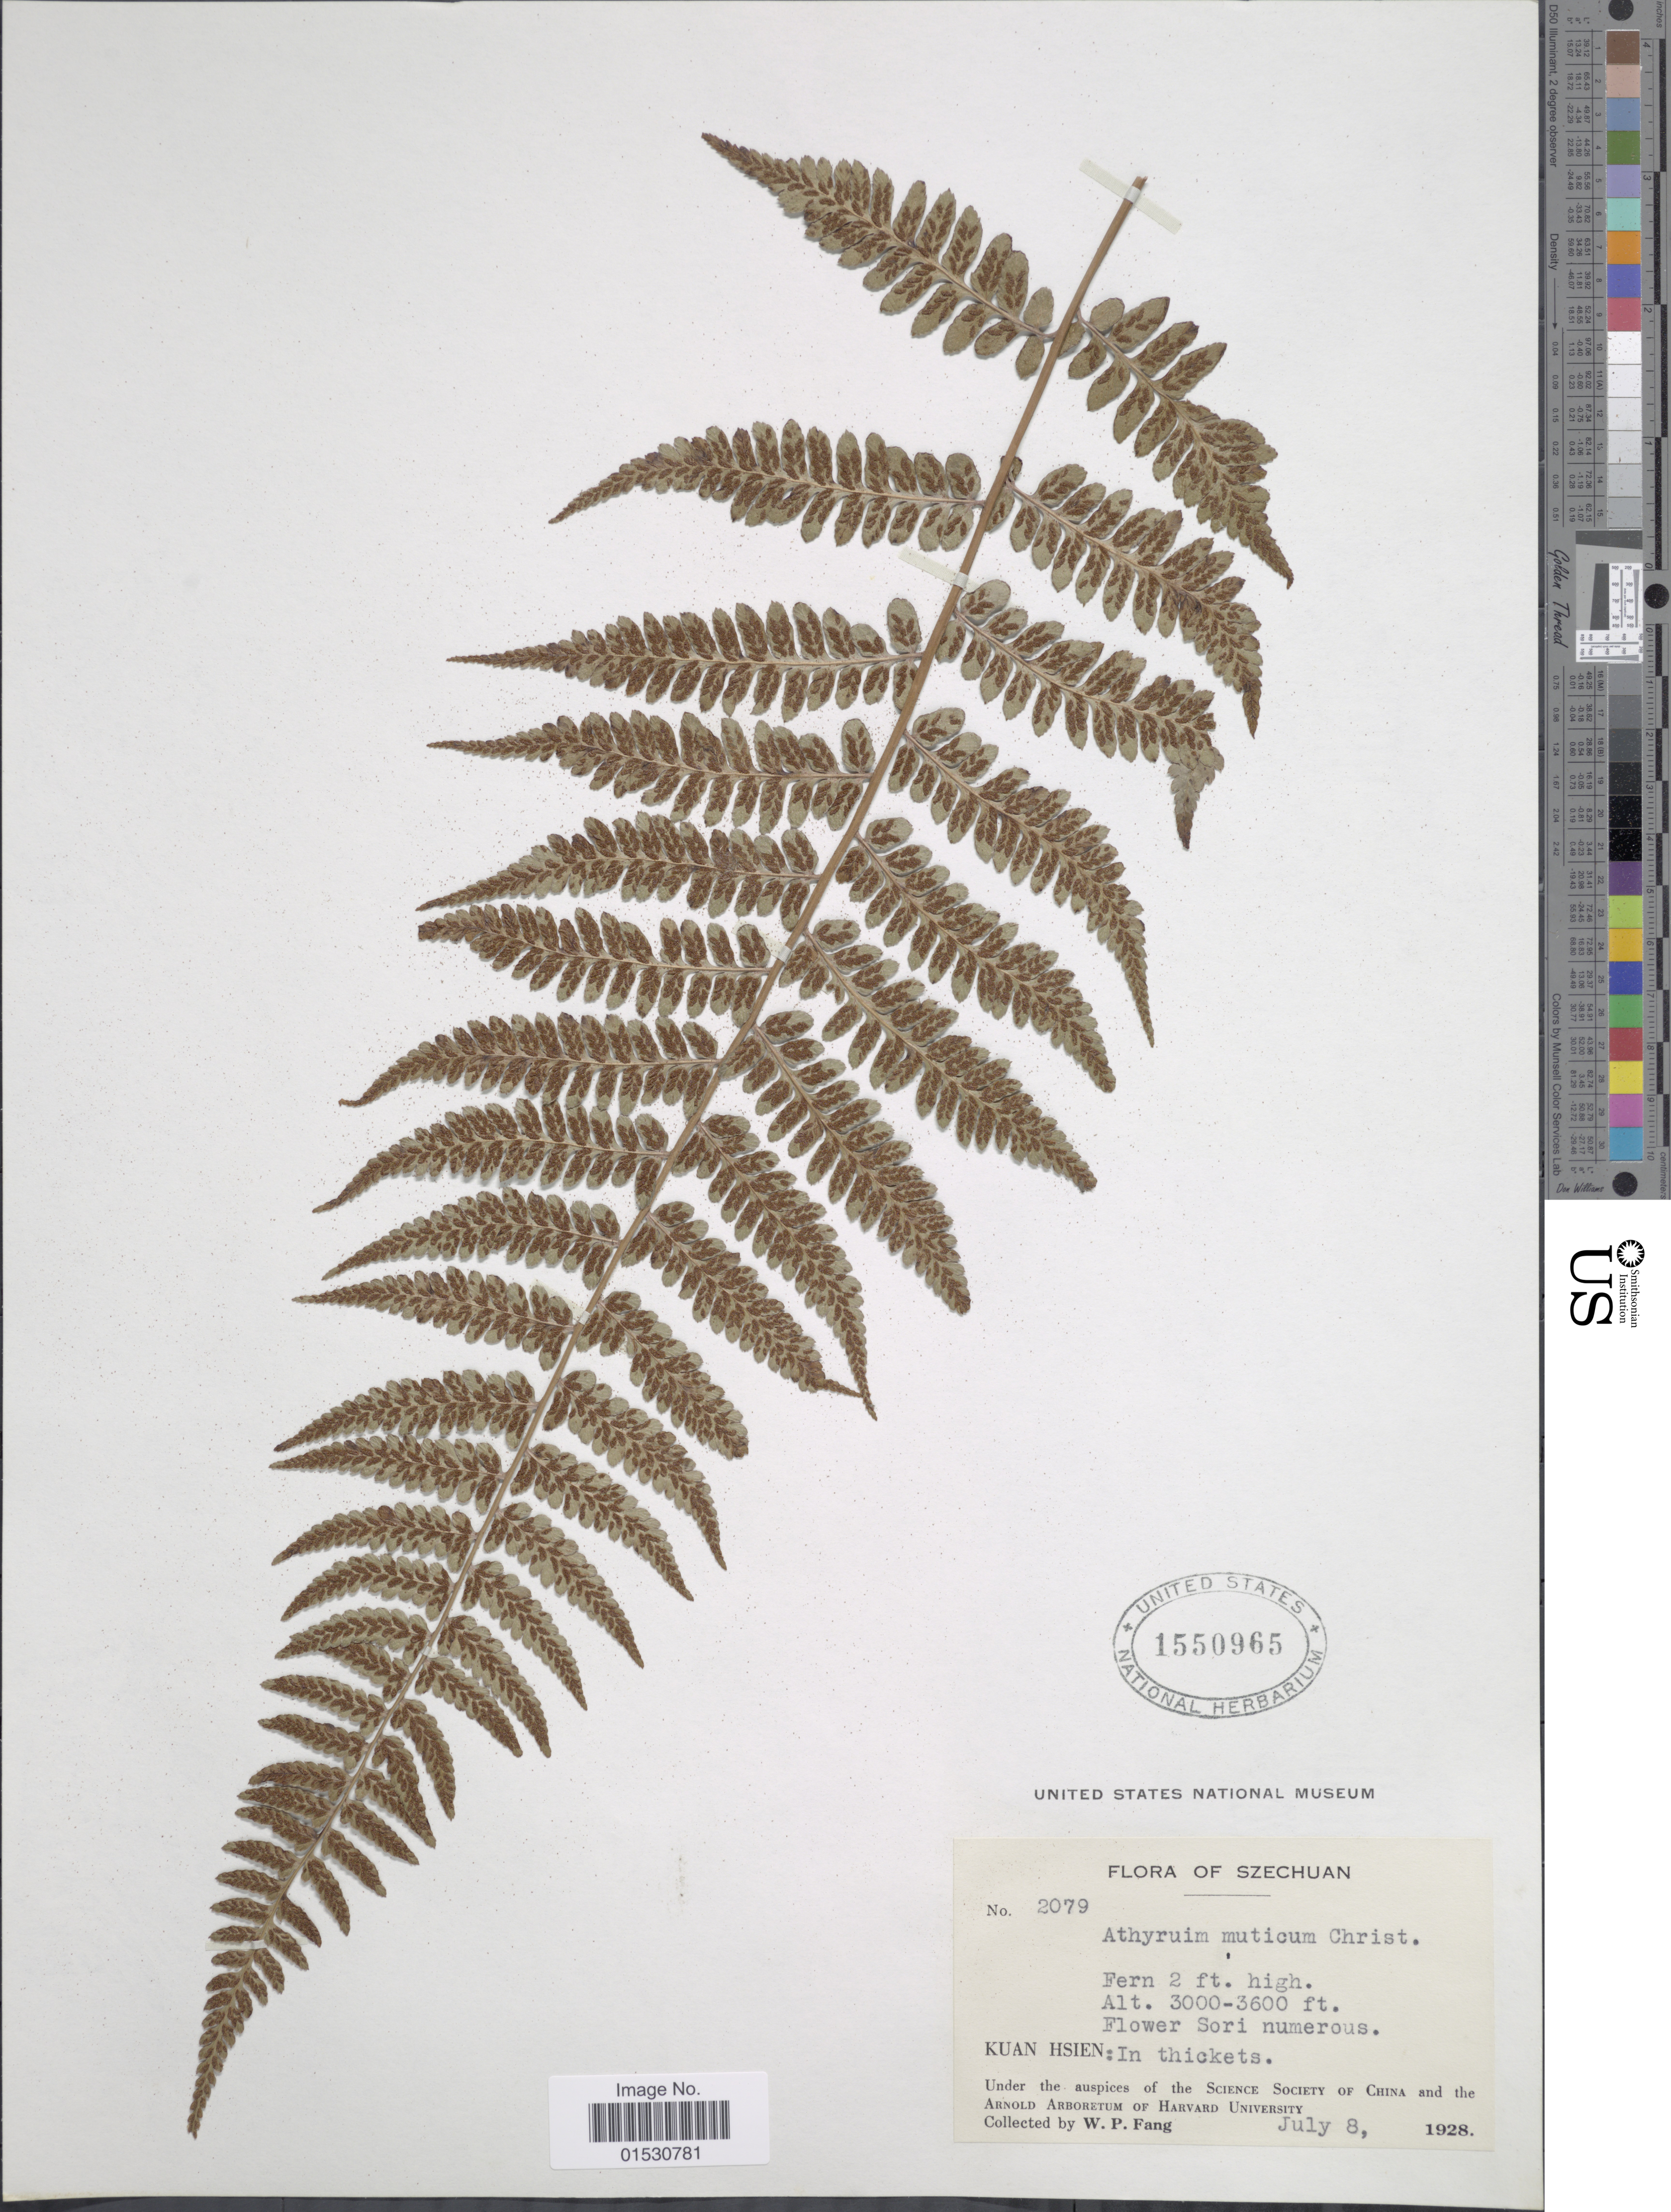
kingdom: Plantae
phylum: Tracheophyta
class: Polypodiopsida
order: Polypodiales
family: Athyriaceae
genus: Athyrium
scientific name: Athyrium muticum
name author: Christ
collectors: W. P. Fang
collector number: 2079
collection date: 1928-07-08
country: China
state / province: Sichuan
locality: Szechuan, Kuan Hsien: in Thickets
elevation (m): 914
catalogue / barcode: US 1550965